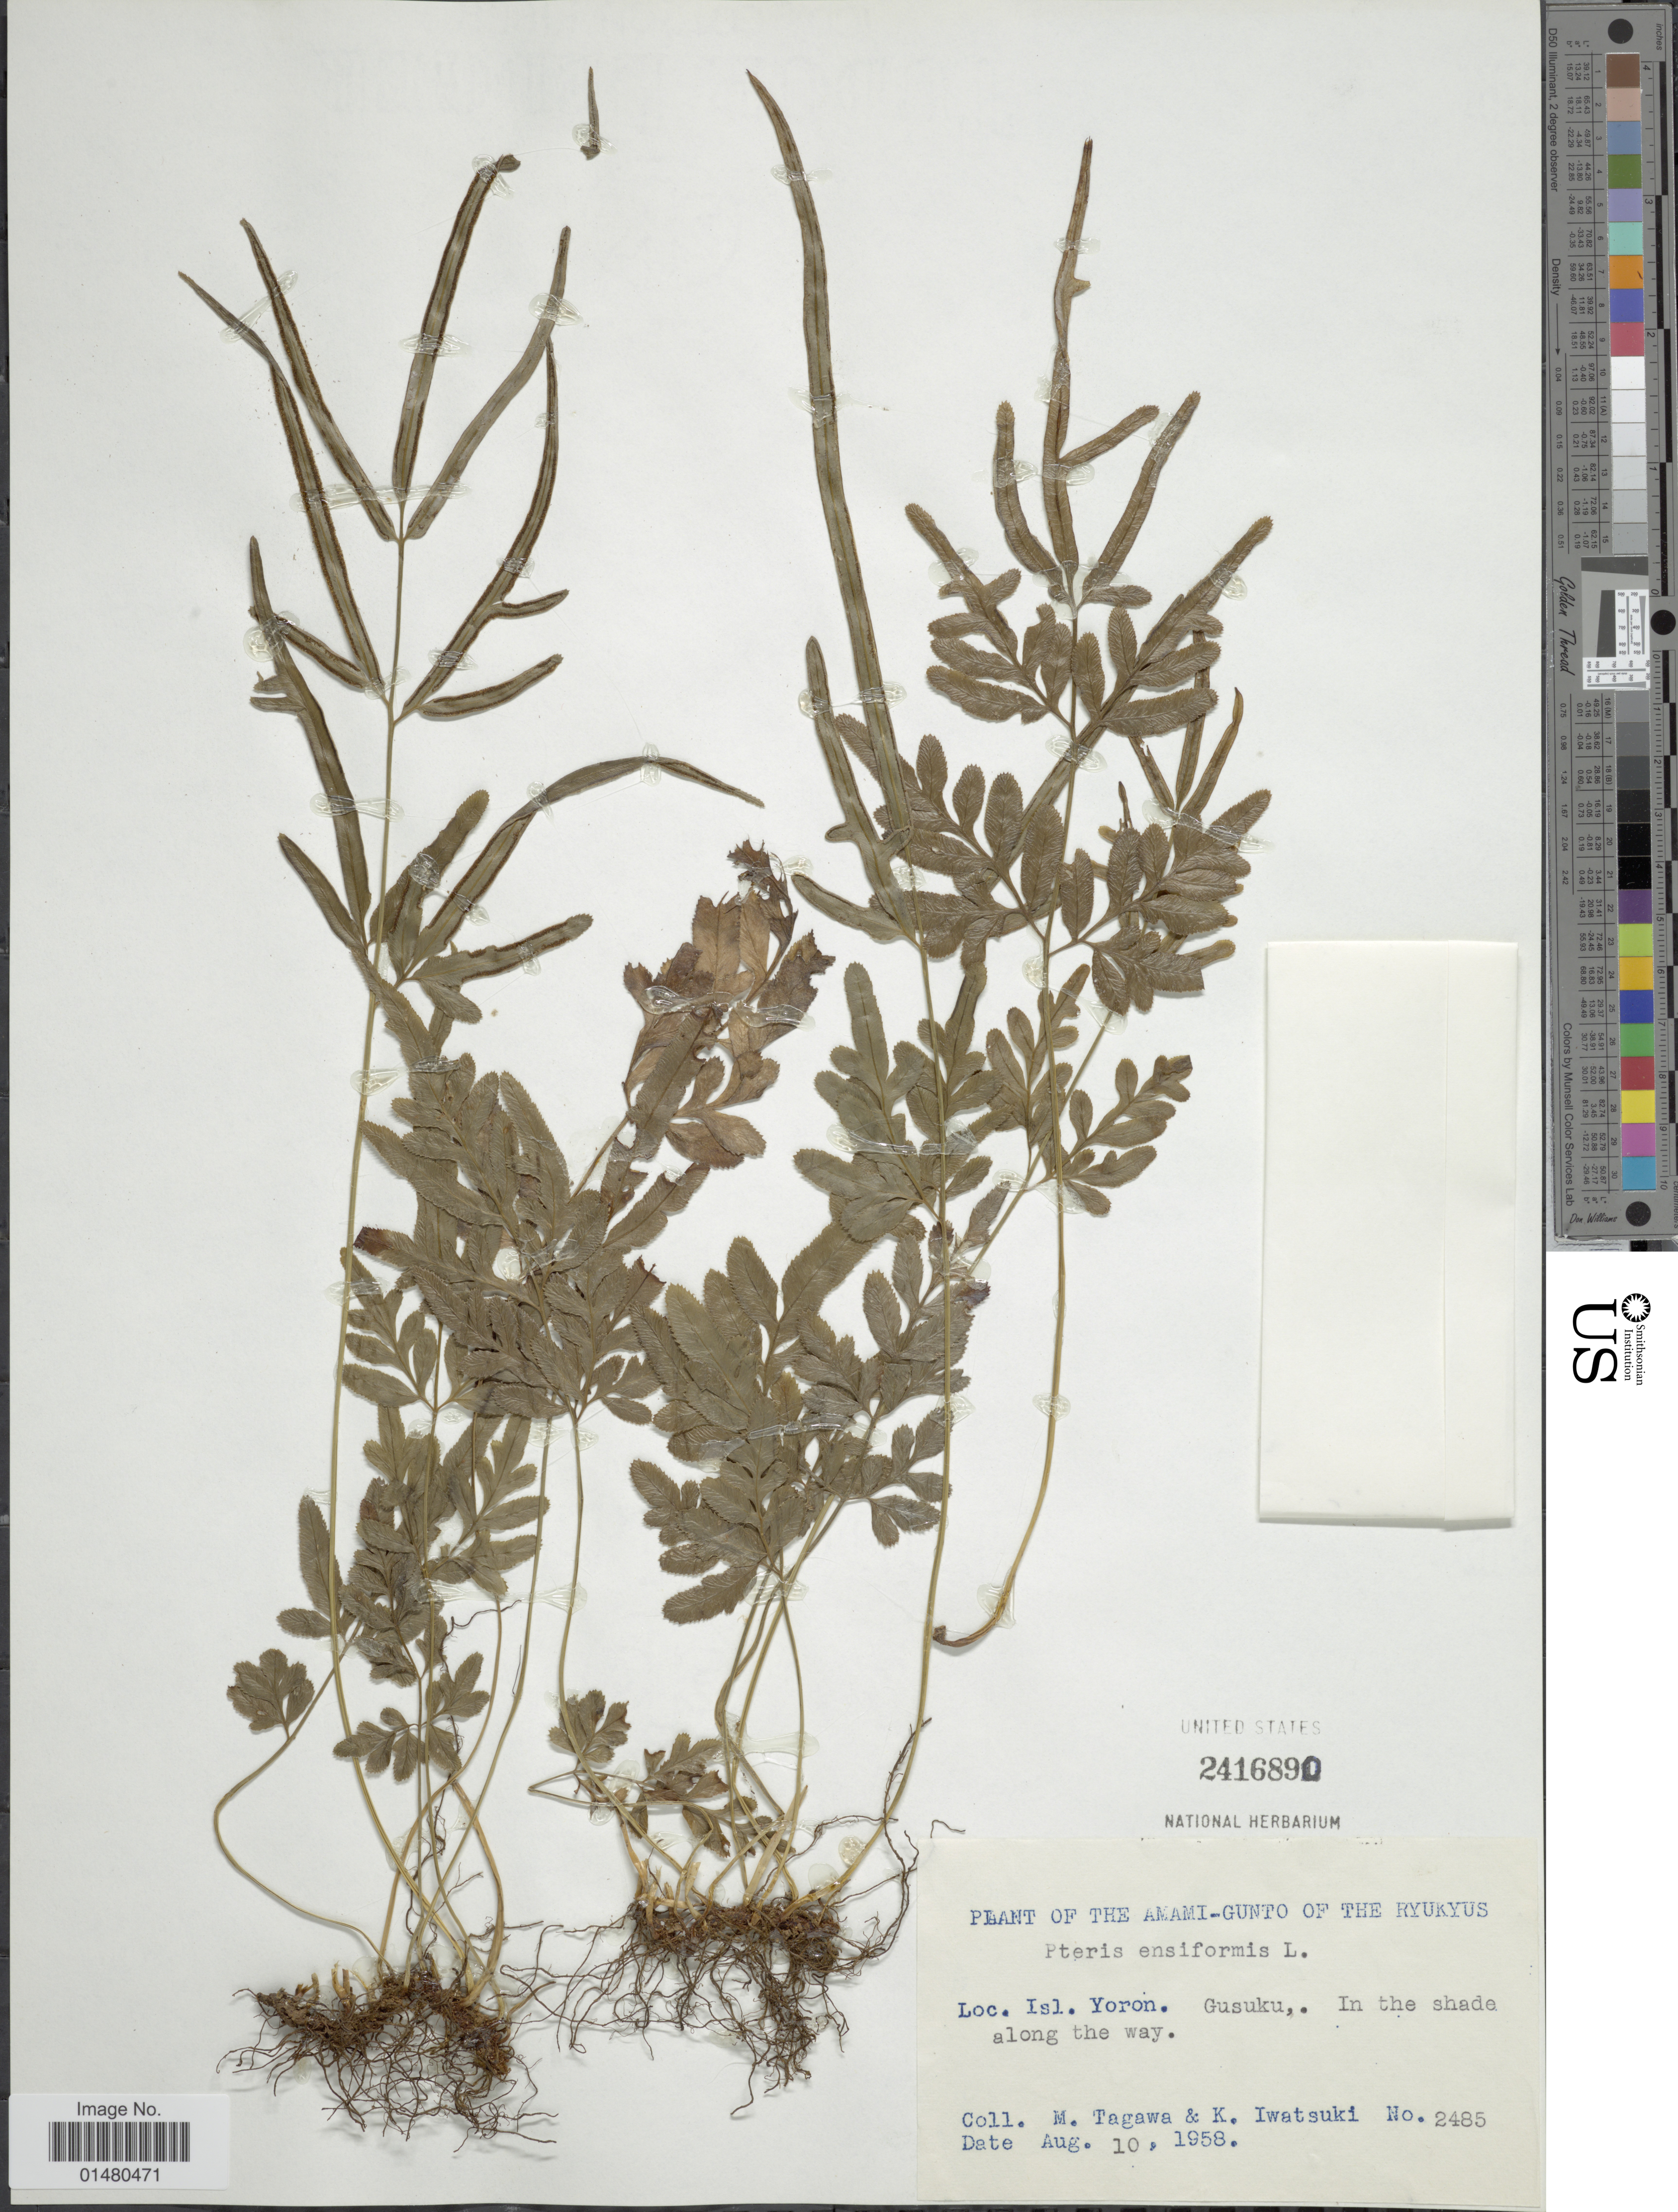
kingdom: Plantae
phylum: Tracheophyta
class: Polypodiopsida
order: Polypodiales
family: Pteridaceae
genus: Pteris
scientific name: Pteris ensiformis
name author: Burm. f.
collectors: M. Tagawa & K. Iwatsuki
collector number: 2485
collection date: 1958-08-10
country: Japan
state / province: Okinawa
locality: The Amami-Gunto of the Ryukyus, Isl. Yoron. Gussuk., In the shade along the way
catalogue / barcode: US 2416890